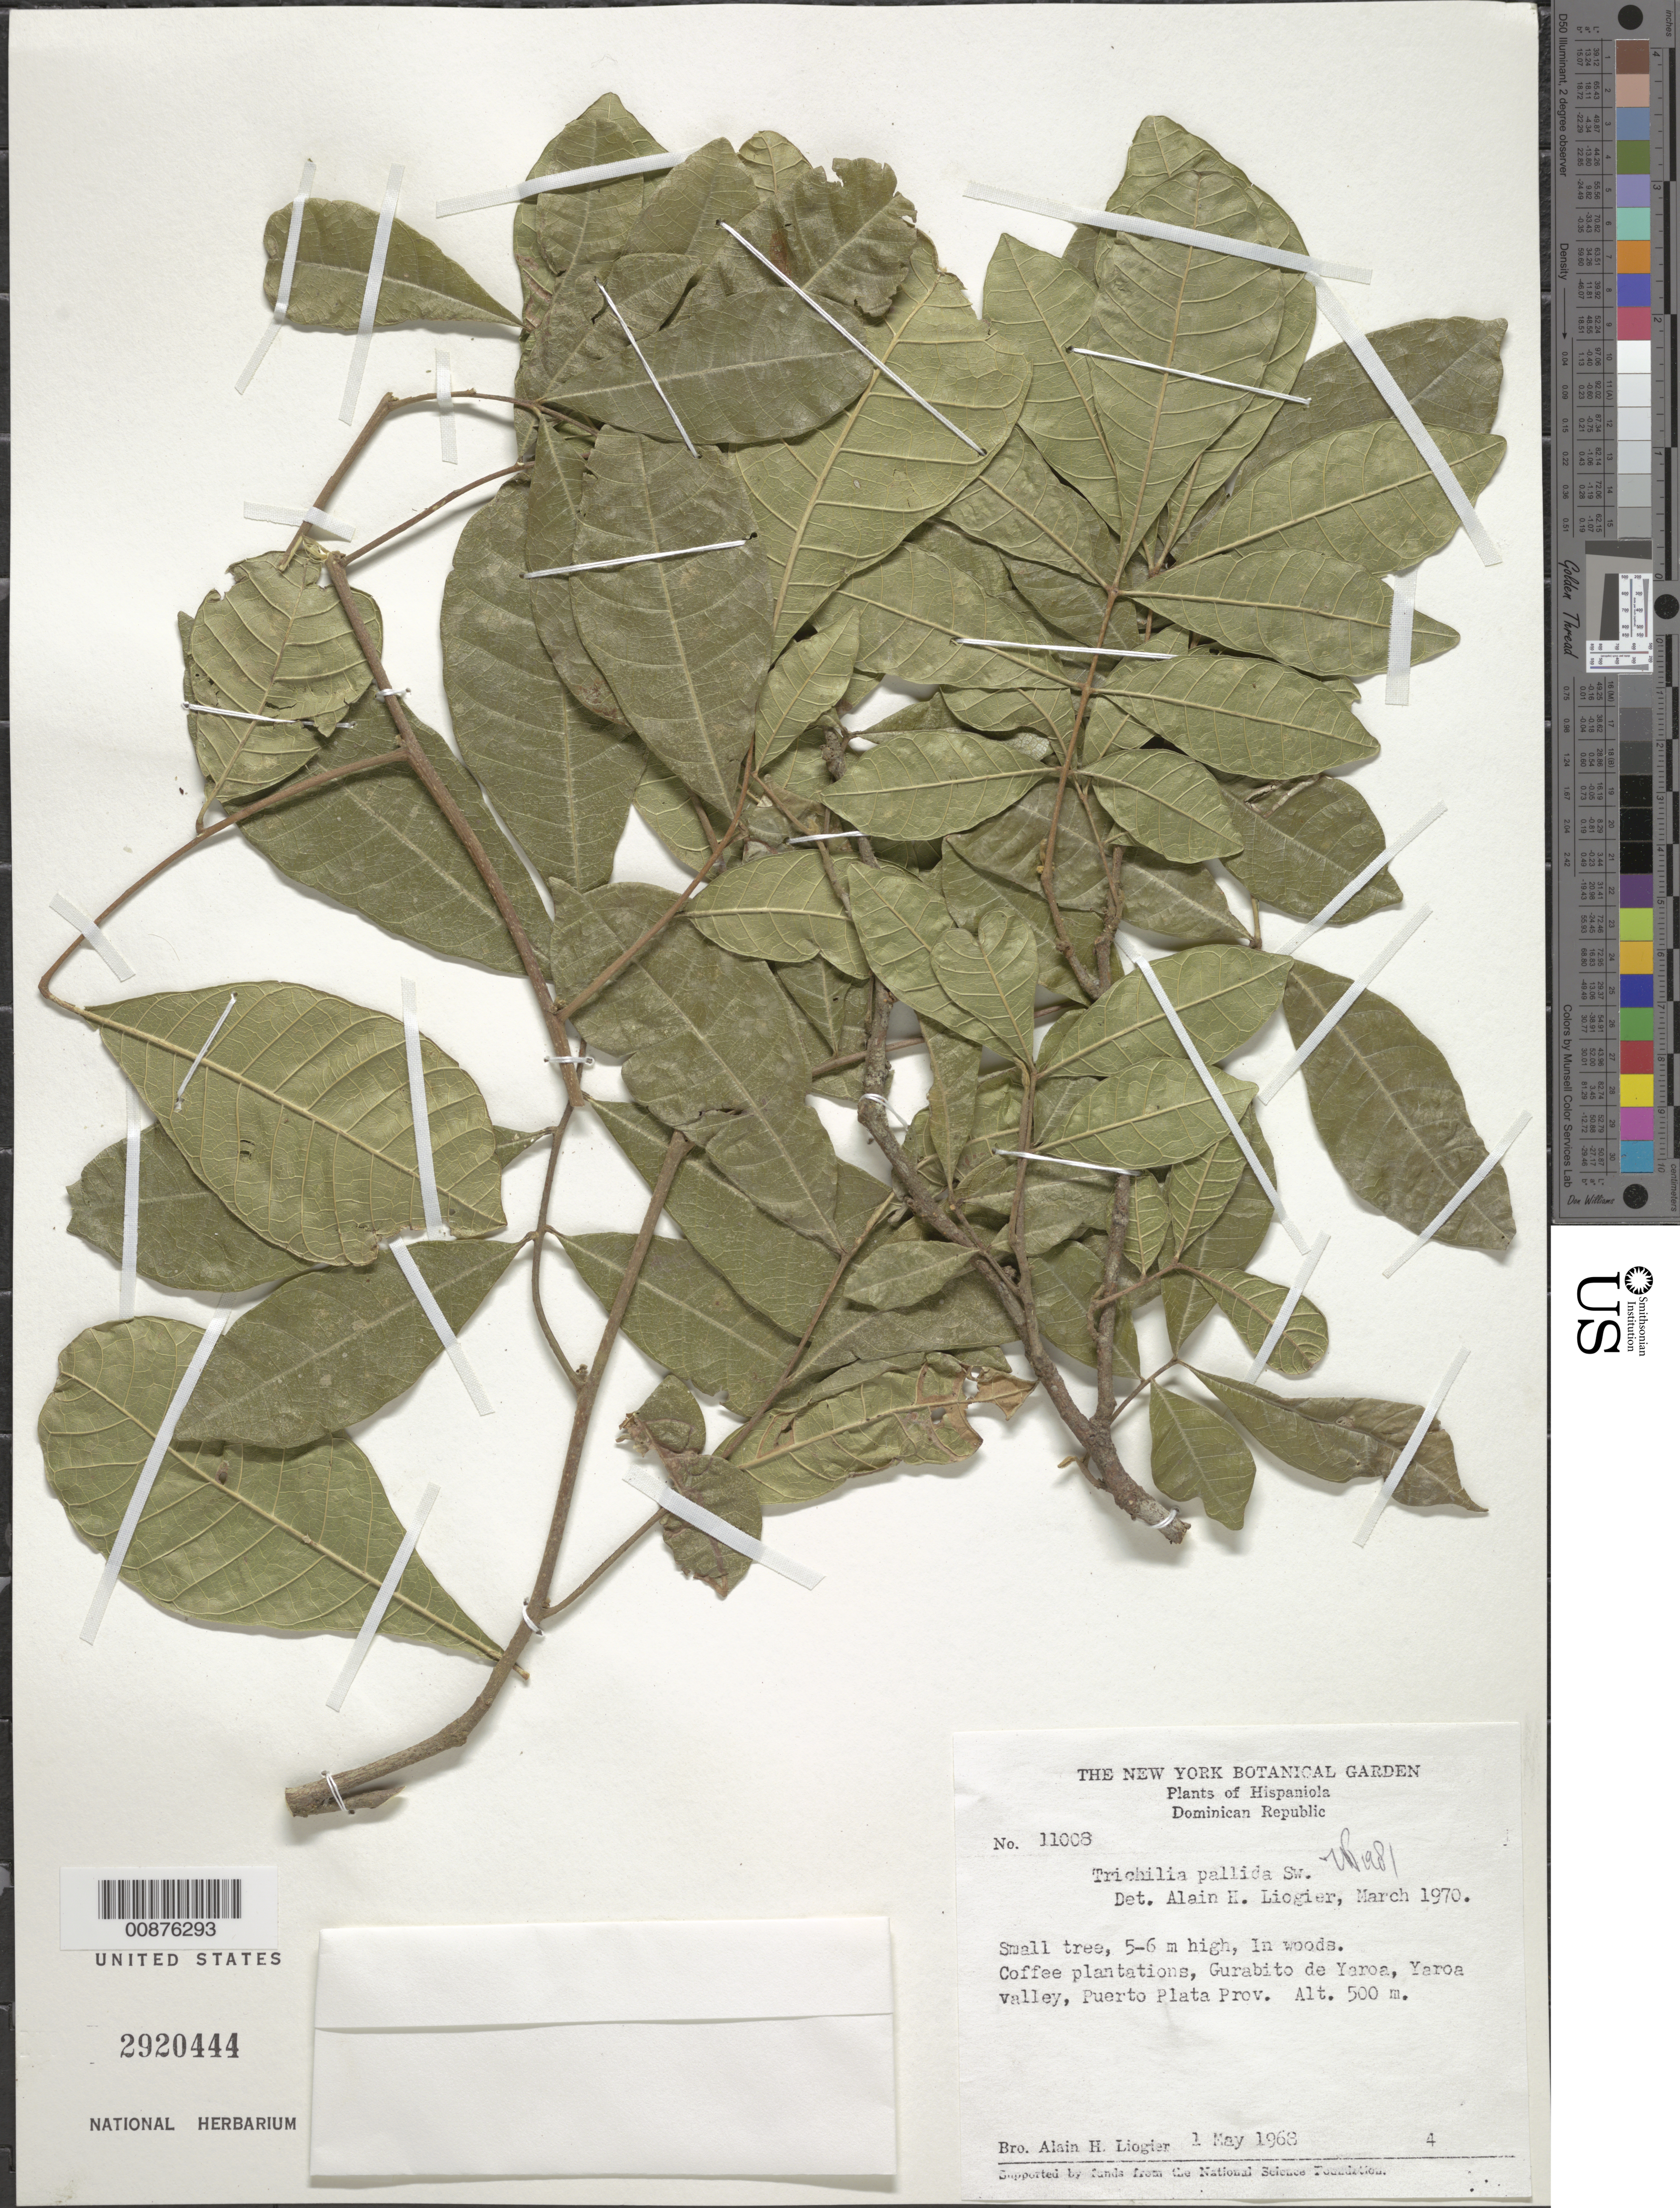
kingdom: Plantae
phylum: Tracheophyta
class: Magnoliopsida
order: Sapindales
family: Meliaceae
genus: Trichilia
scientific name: Trichilia pallida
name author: Sw.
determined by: Liogier, Alain H.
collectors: A. H. Liogier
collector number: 11008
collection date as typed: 01 May 1968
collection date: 1968-05-01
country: Dominican Republic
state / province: Puerto Plata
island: Hispaniola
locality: Gurabito de Yaroa, Yaroa valley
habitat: In woods, coffee plantations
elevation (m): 500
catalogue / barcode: US 2920444